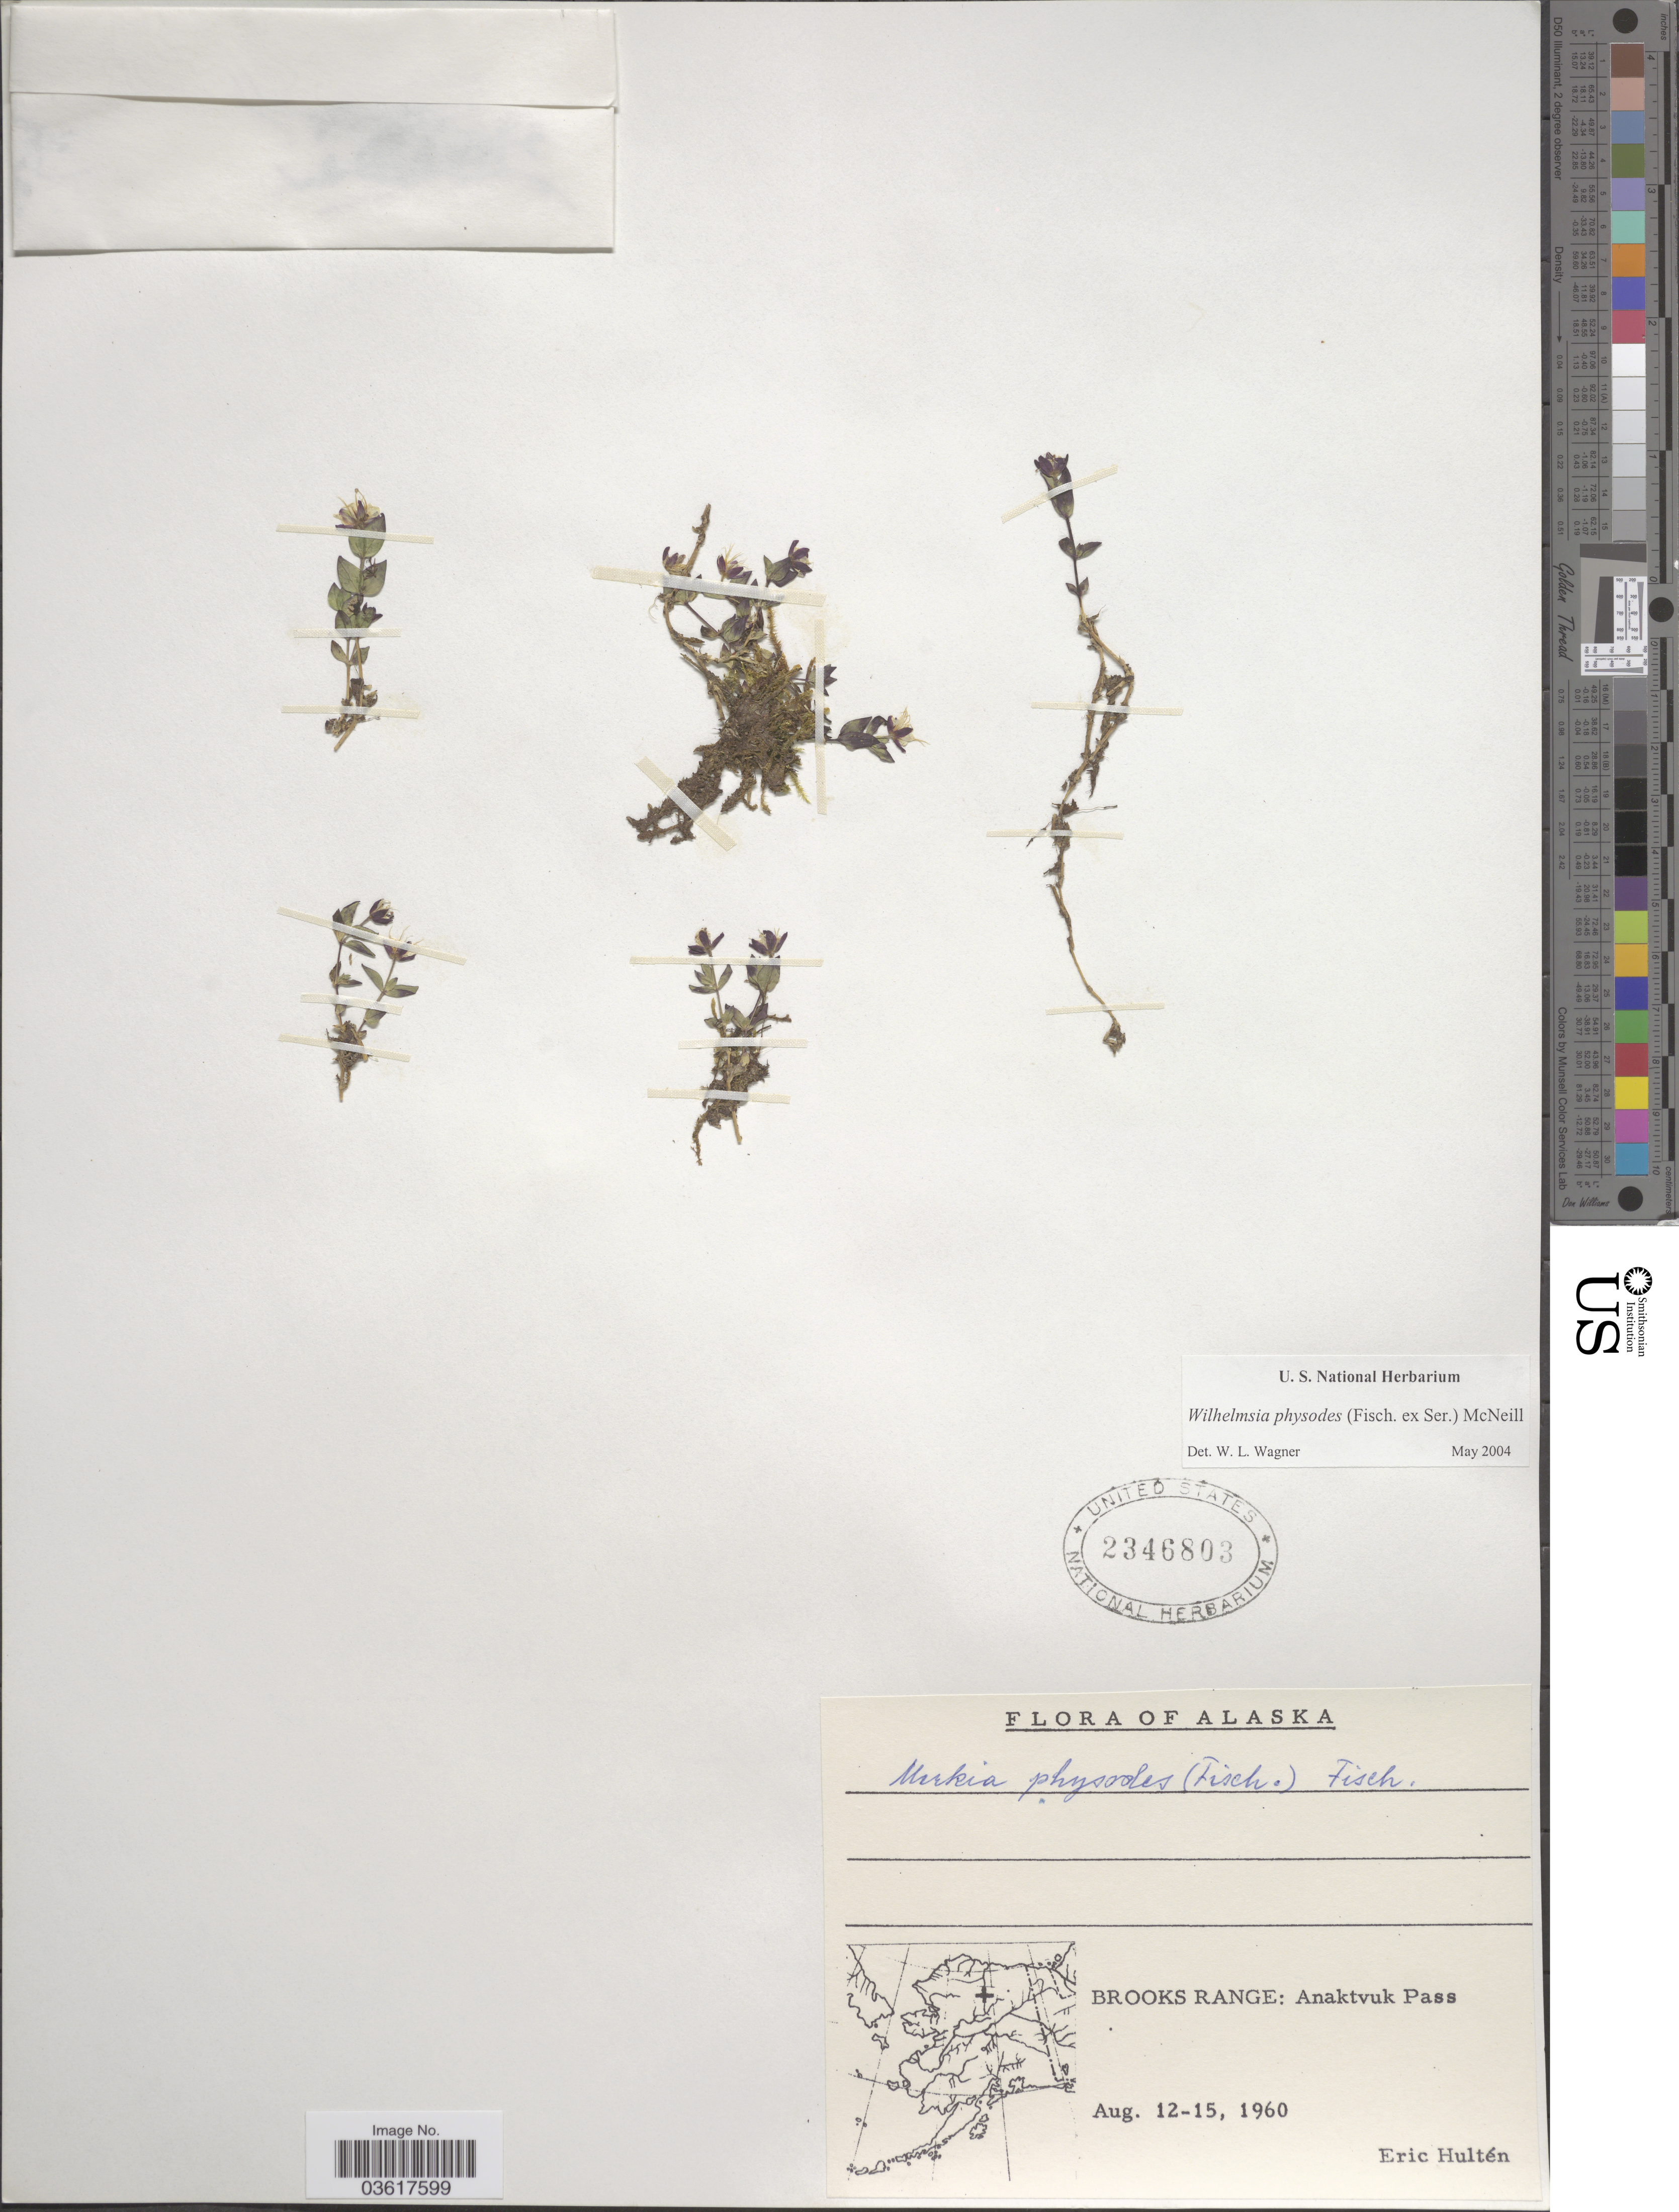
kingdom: Plantae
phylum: Tracheophyta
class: Magnoliopsida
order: Caryophyllales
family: Caryophyllaceae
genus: Wilhelmsia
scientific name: Wilhelmsia sp.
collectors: E. G. Hultén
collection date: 1960-08-12/1960-08-15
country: United States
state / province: Alaska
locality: Brooks Range: Anaktvuk Pass.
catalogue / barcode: US 2346803